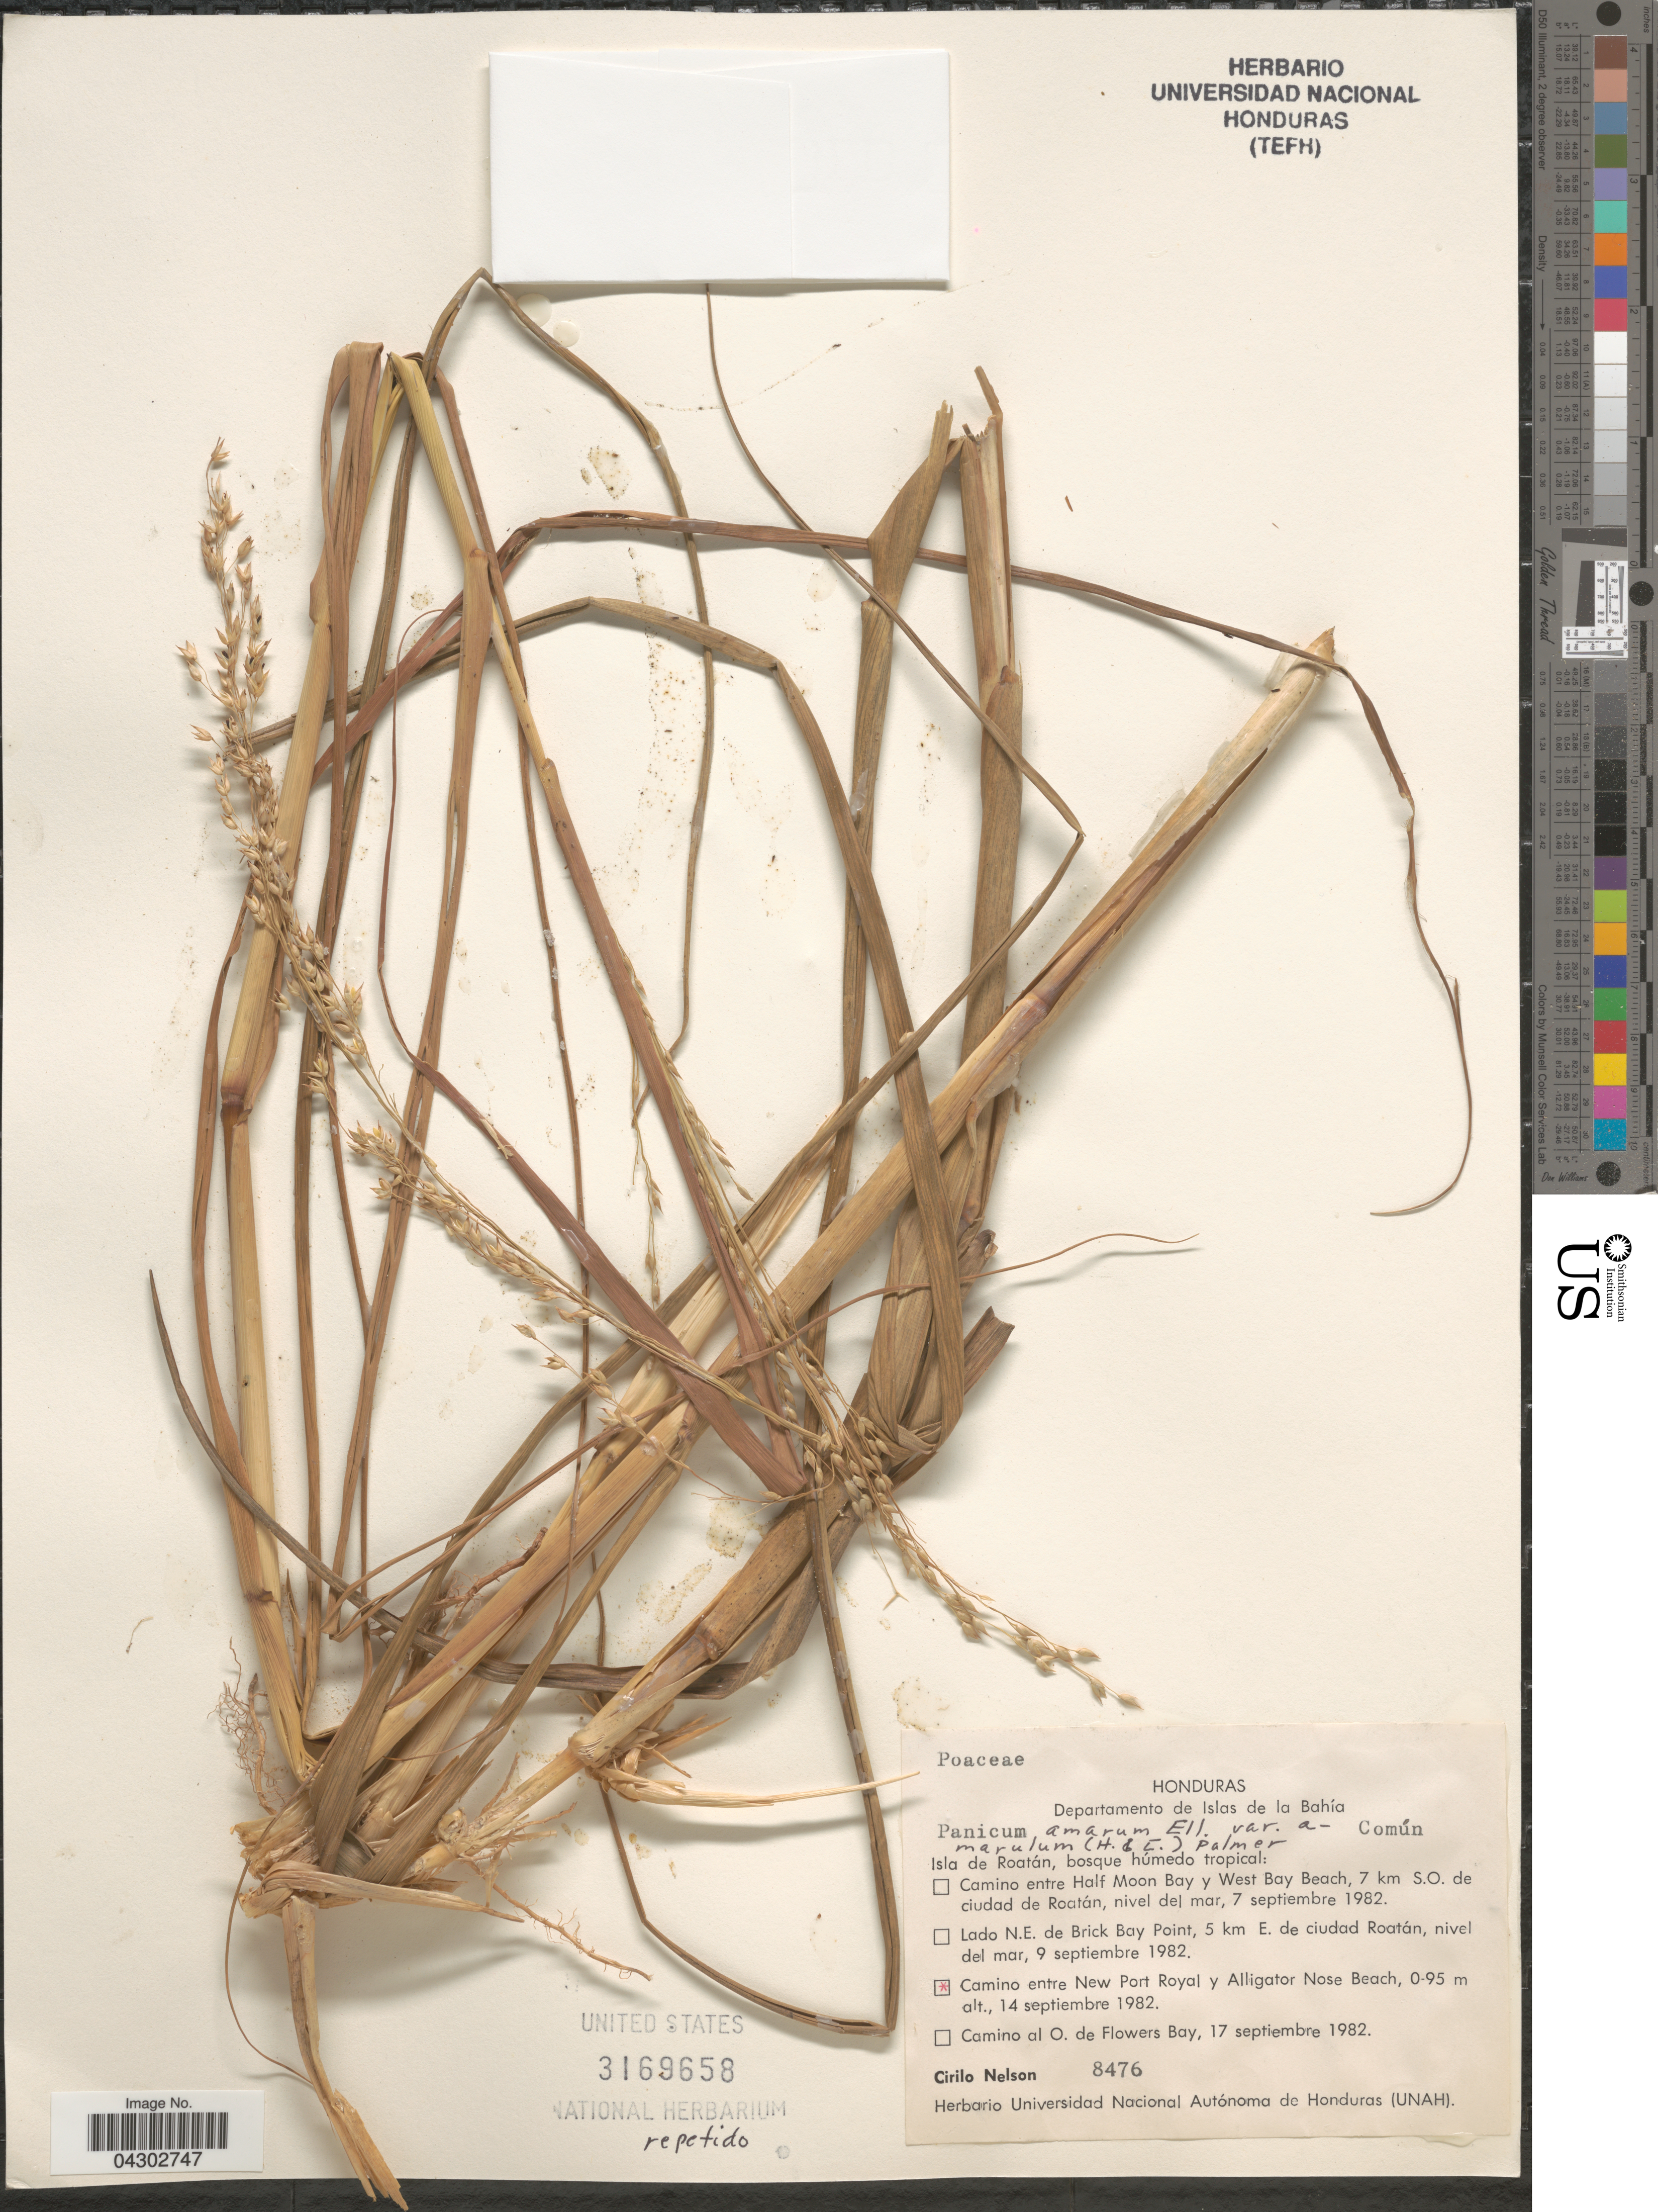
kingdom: Plantae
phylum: Tracheophyta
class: Liliopsida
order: Poales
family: Poaceae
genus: Panicum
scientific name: Panicum amarum var. amarulum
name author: (Hitchc. & Chase) Freckmann & Lelong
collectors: C. Nelson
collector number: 8476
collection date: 1982-09-14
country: Honduras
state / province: Islas de la Bahía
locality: Departamento de Islas de la Bahía. Isla de Roatán, bosque húmedo tropical: Camino entre New Port Royal y Alligator Nose Beach.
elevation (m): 0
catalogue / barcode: US 3169658